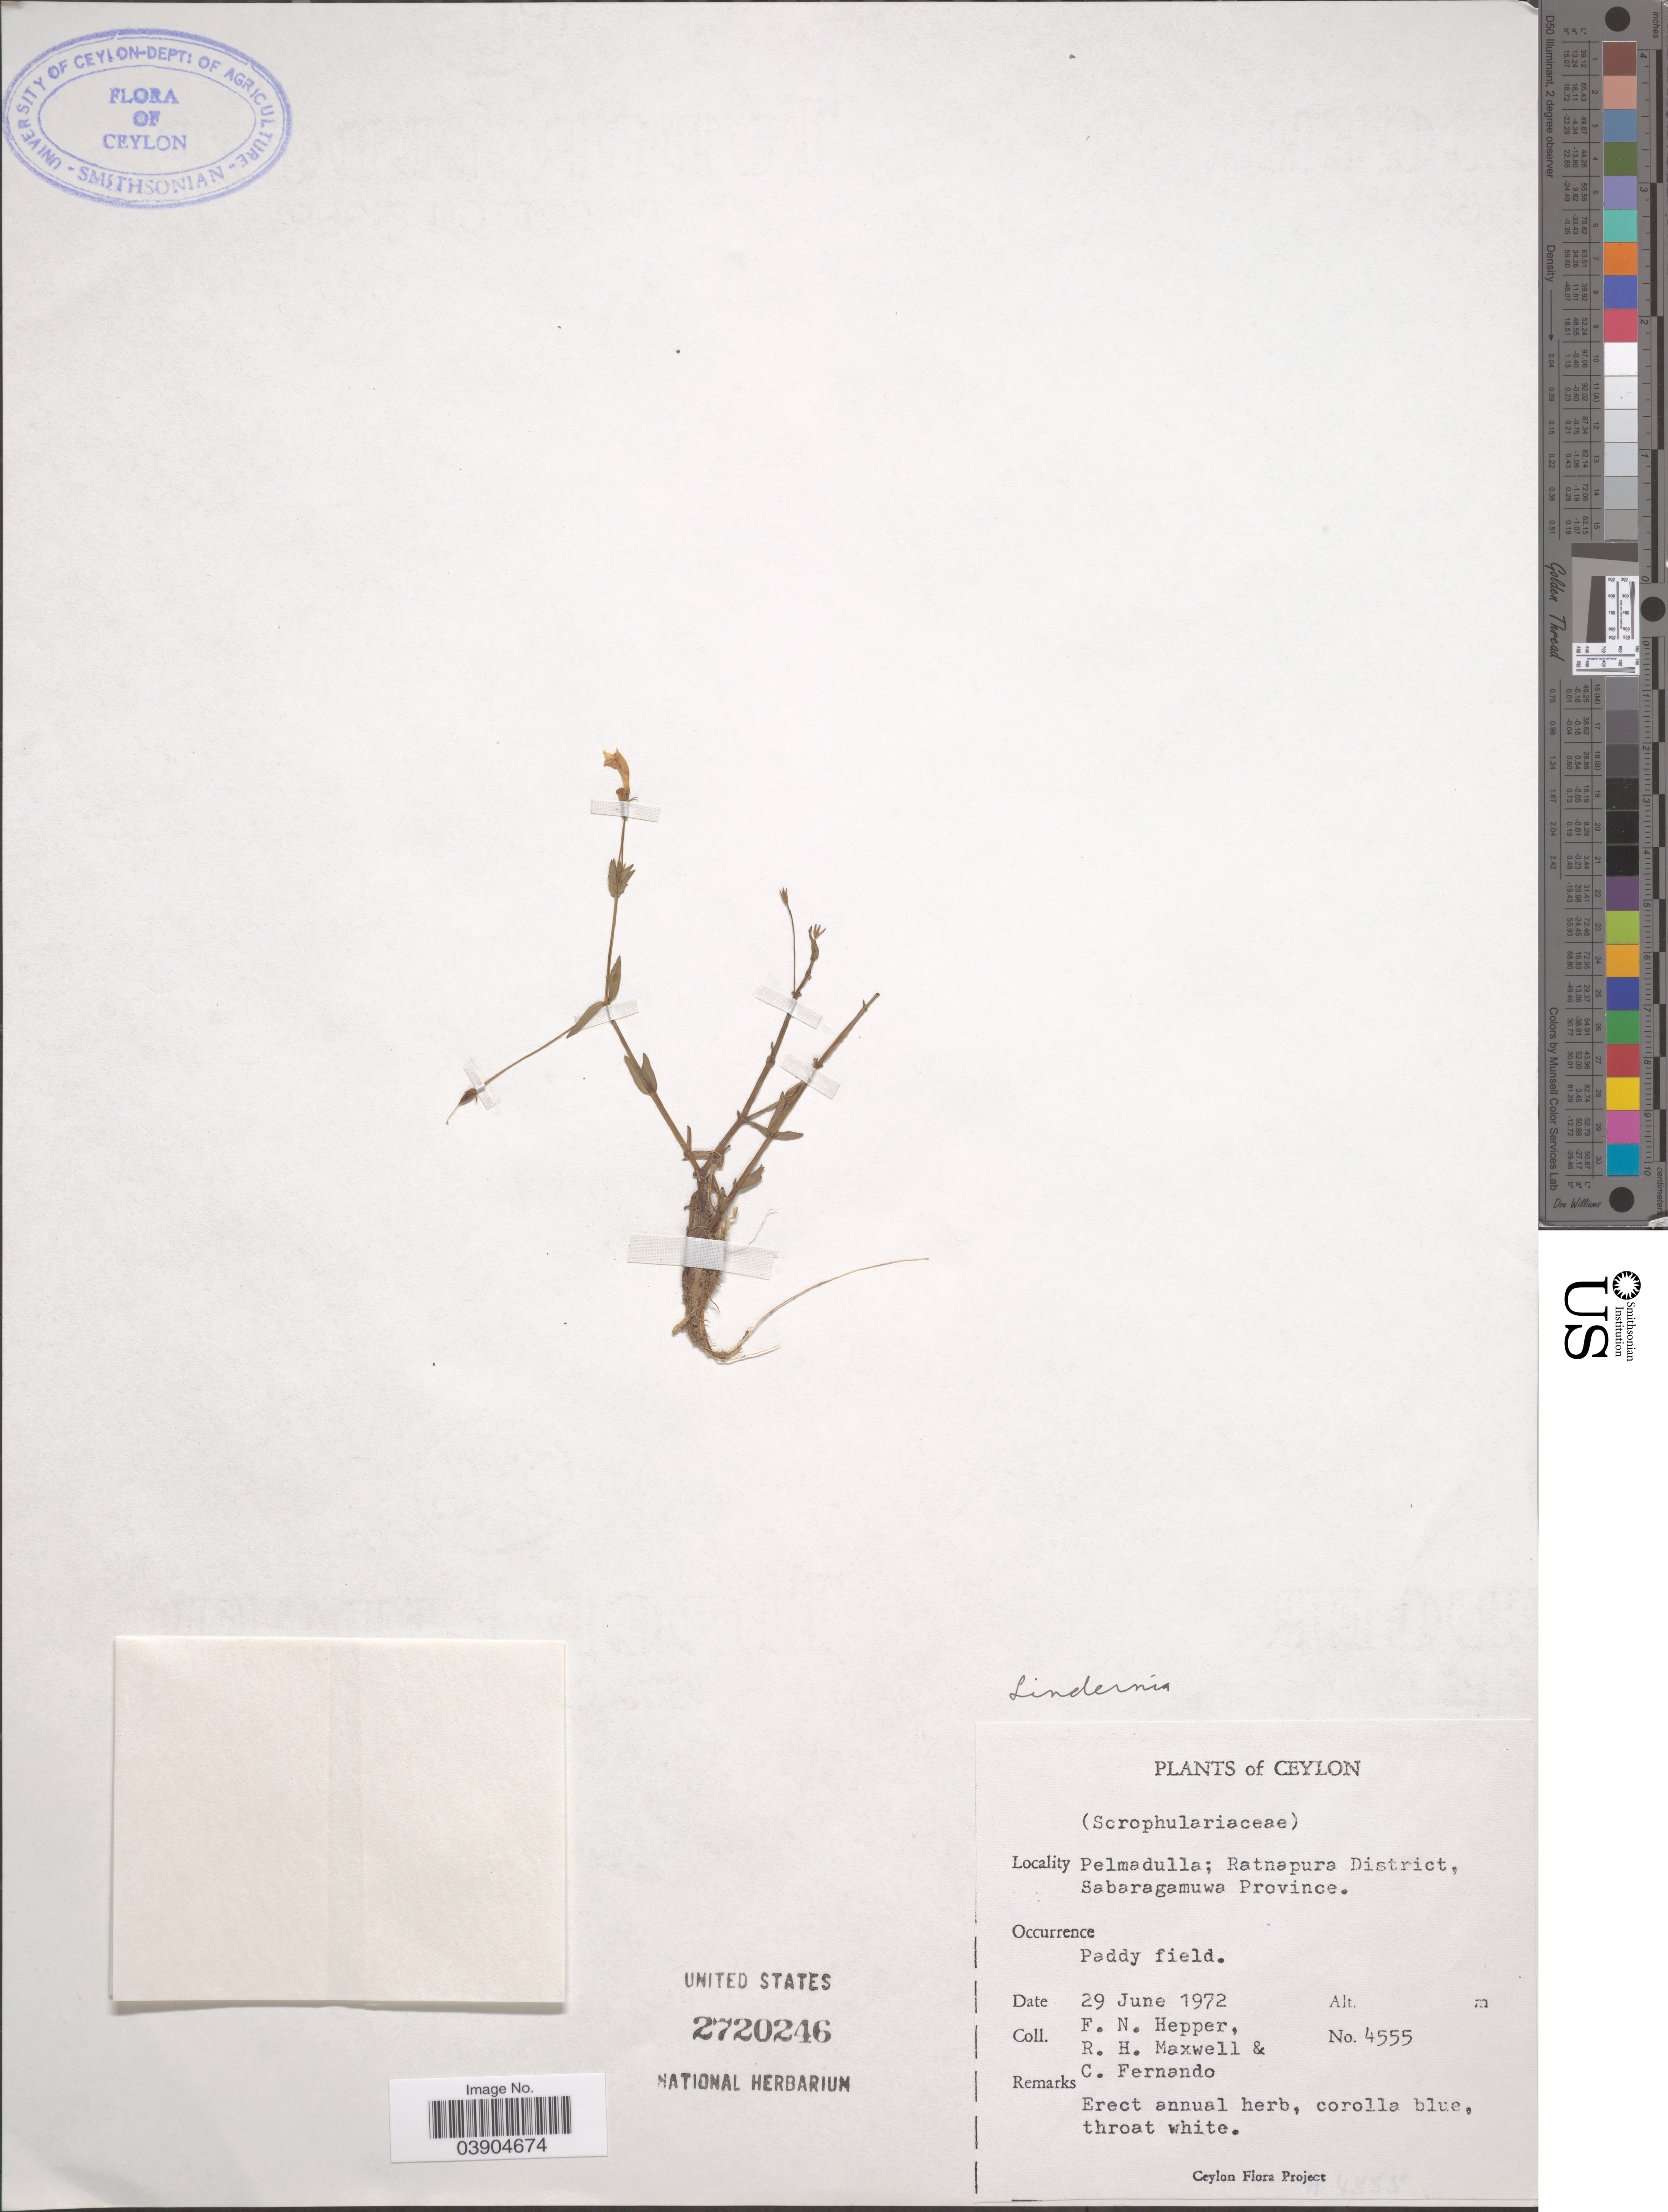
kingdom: Plantae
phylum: Tracheophyta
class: Magnoliopsida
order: Lamiales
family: Linderniaceae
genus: Lindernia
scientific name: Lindernia sp.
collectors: F. Hepper, R. Maxwell & C. Fernando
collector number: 4555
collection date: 1972-06-29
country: Sri Lanka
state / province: Sabaragamuwa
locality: Ceylon. Pelmadulla; Ratnapura District.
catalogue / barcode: US 2720246